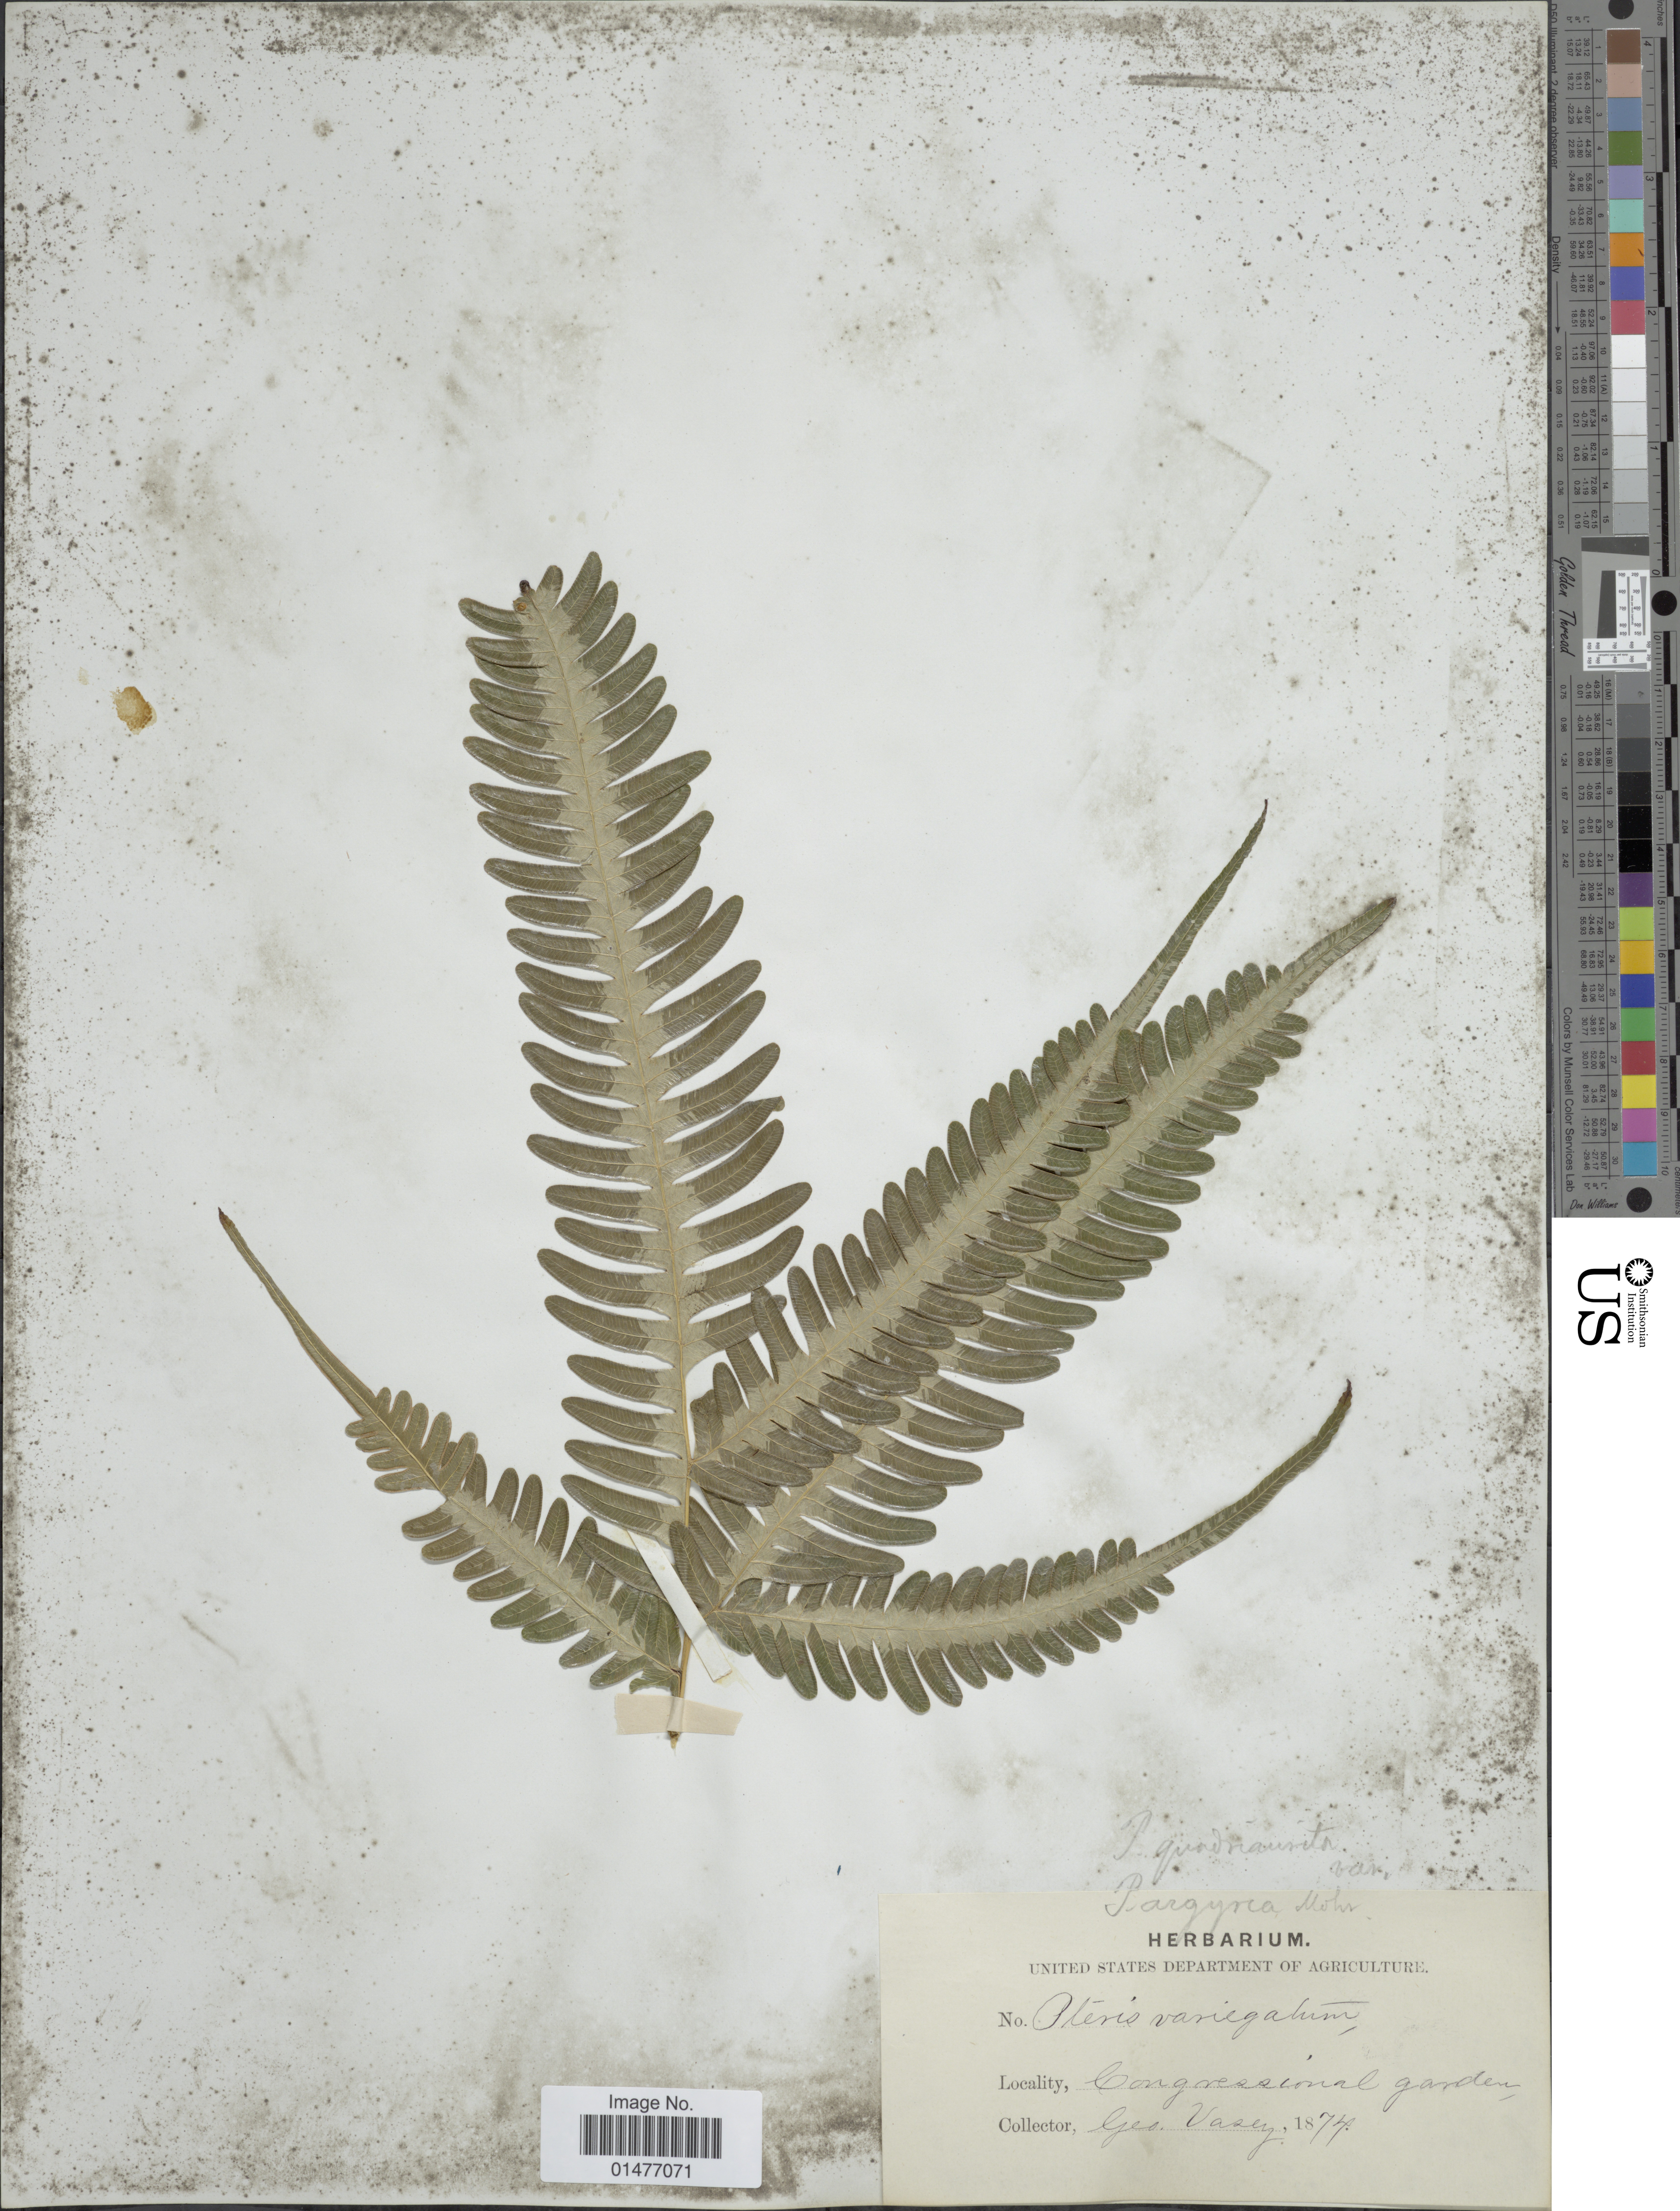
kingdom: Plantae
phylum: Tracheophyta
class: Polypodiopsida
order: Polypodiales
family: Pteridaceae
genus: Pteris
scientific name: Pteris quadriaurita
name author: Retz.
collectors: G. Vasey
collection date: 1874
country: United States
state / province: District of Columbia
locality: Congressional garden